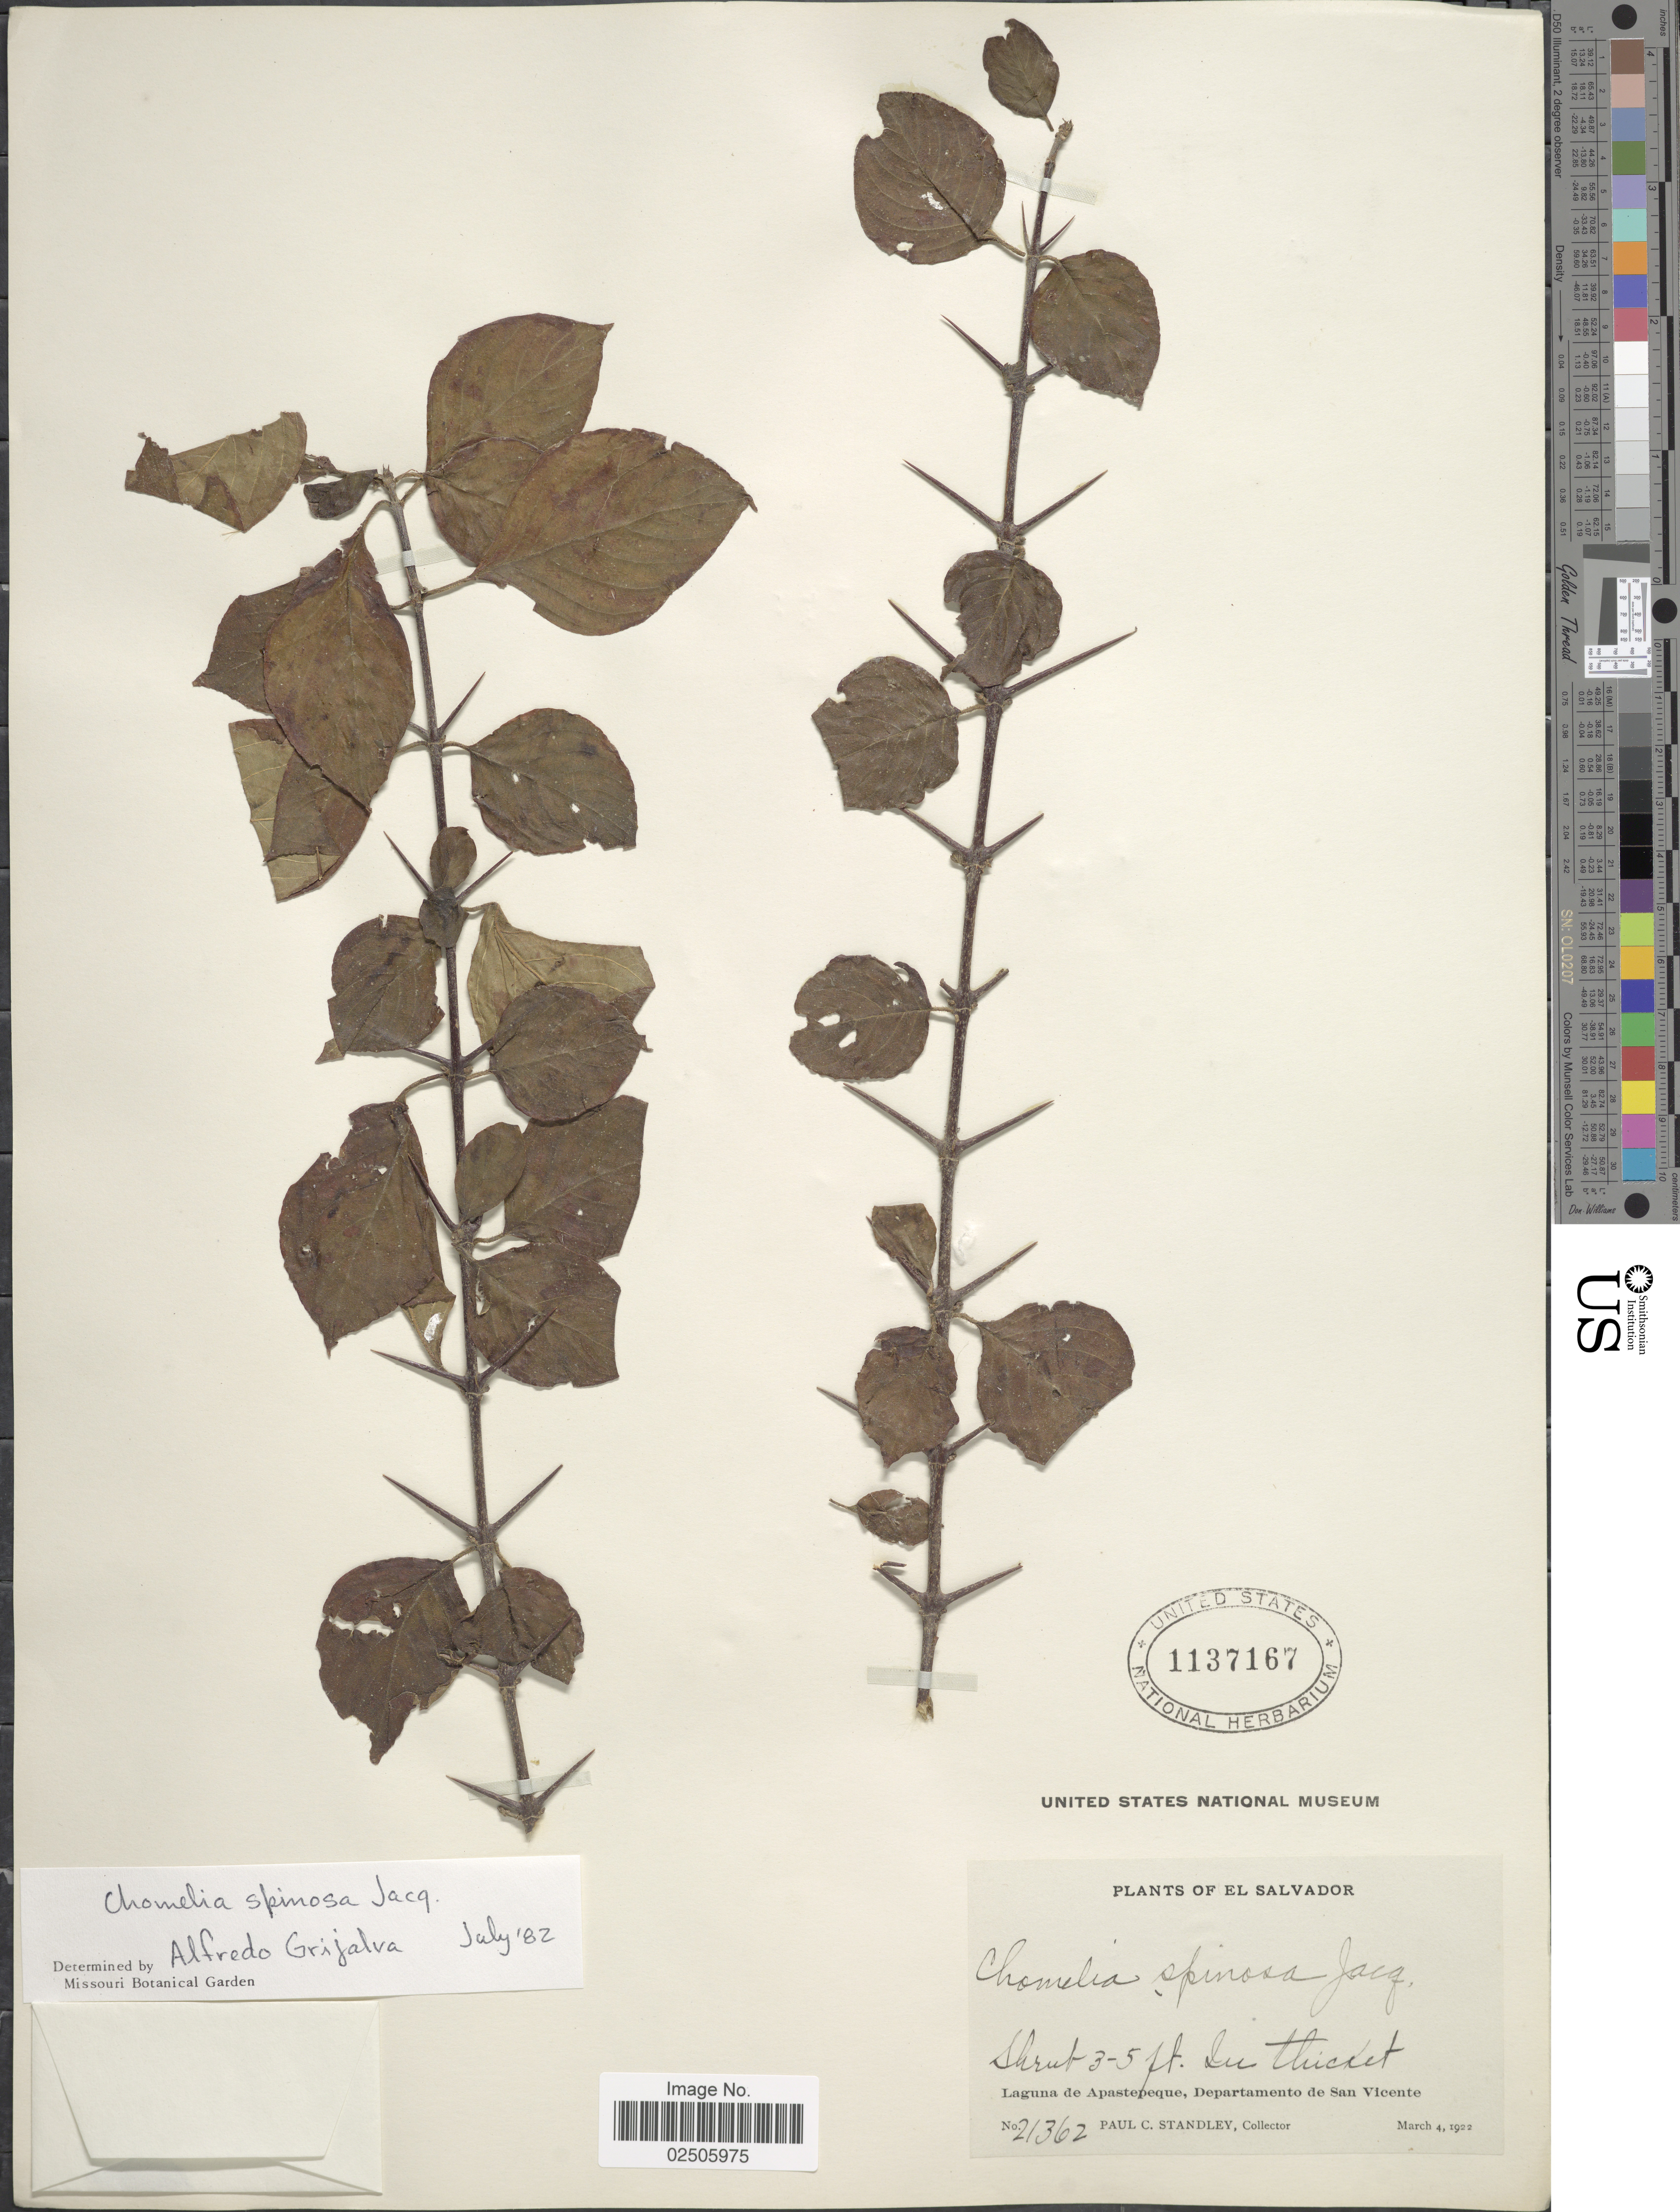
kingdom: Plantae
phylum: Tracheophyta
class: Magnoliopsida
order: Gentianales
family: Rubiaceae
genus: Chomelia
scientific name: Chomelia spinosa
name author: Jacq.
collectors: P. C. Standley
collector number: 21362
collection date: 1922-03-04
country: El Salvador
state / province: San Vincente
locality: Lagua de Apastepeque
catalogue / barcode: US 1137167